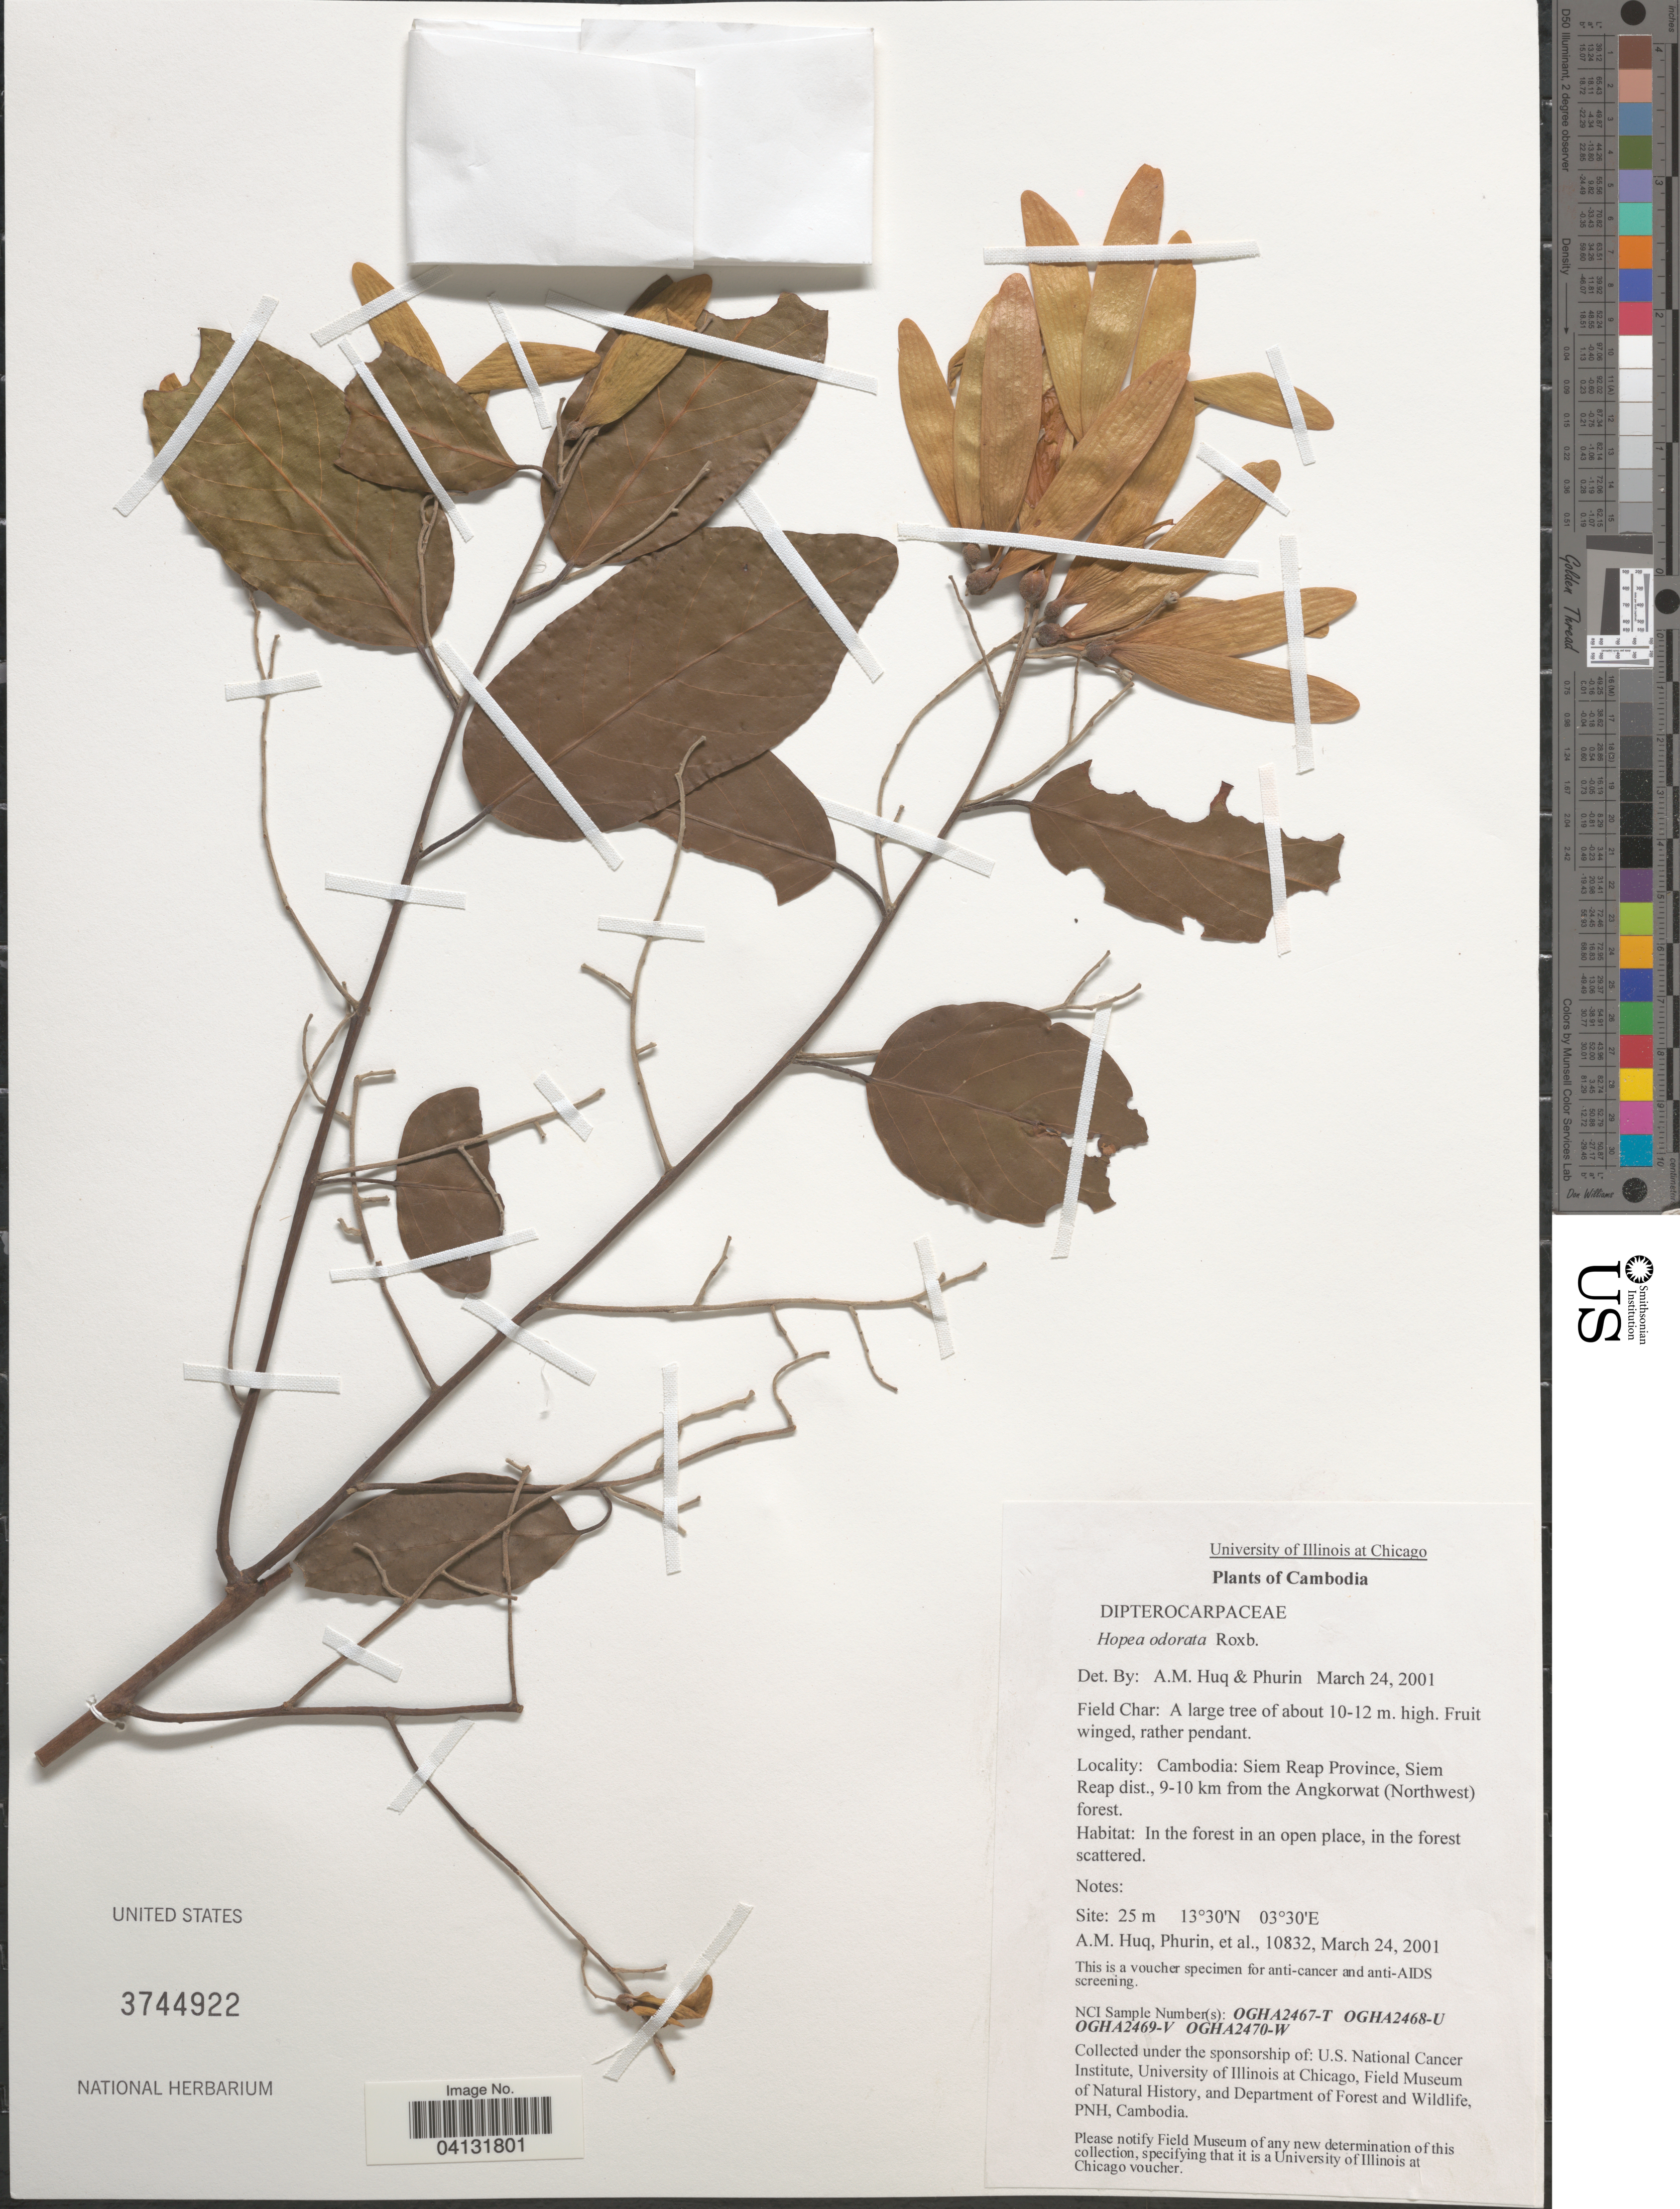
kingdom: Plantae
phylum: Tracheophyta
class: Magnoliopsida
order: Malvales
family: Dipterocarpaceae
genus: Hopea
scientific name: Hopea odorata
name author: Roxb.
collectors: A. M. Huq, -. Phurin & et al.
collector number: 10832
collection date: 2001-03-24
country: Cambodia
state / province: Siĕm Réab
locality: Siem Reap Province, Siem Reap dist., 9-10 km from the Angkorwat (Northwest) forest.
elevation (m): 25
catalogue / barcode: US 3744922